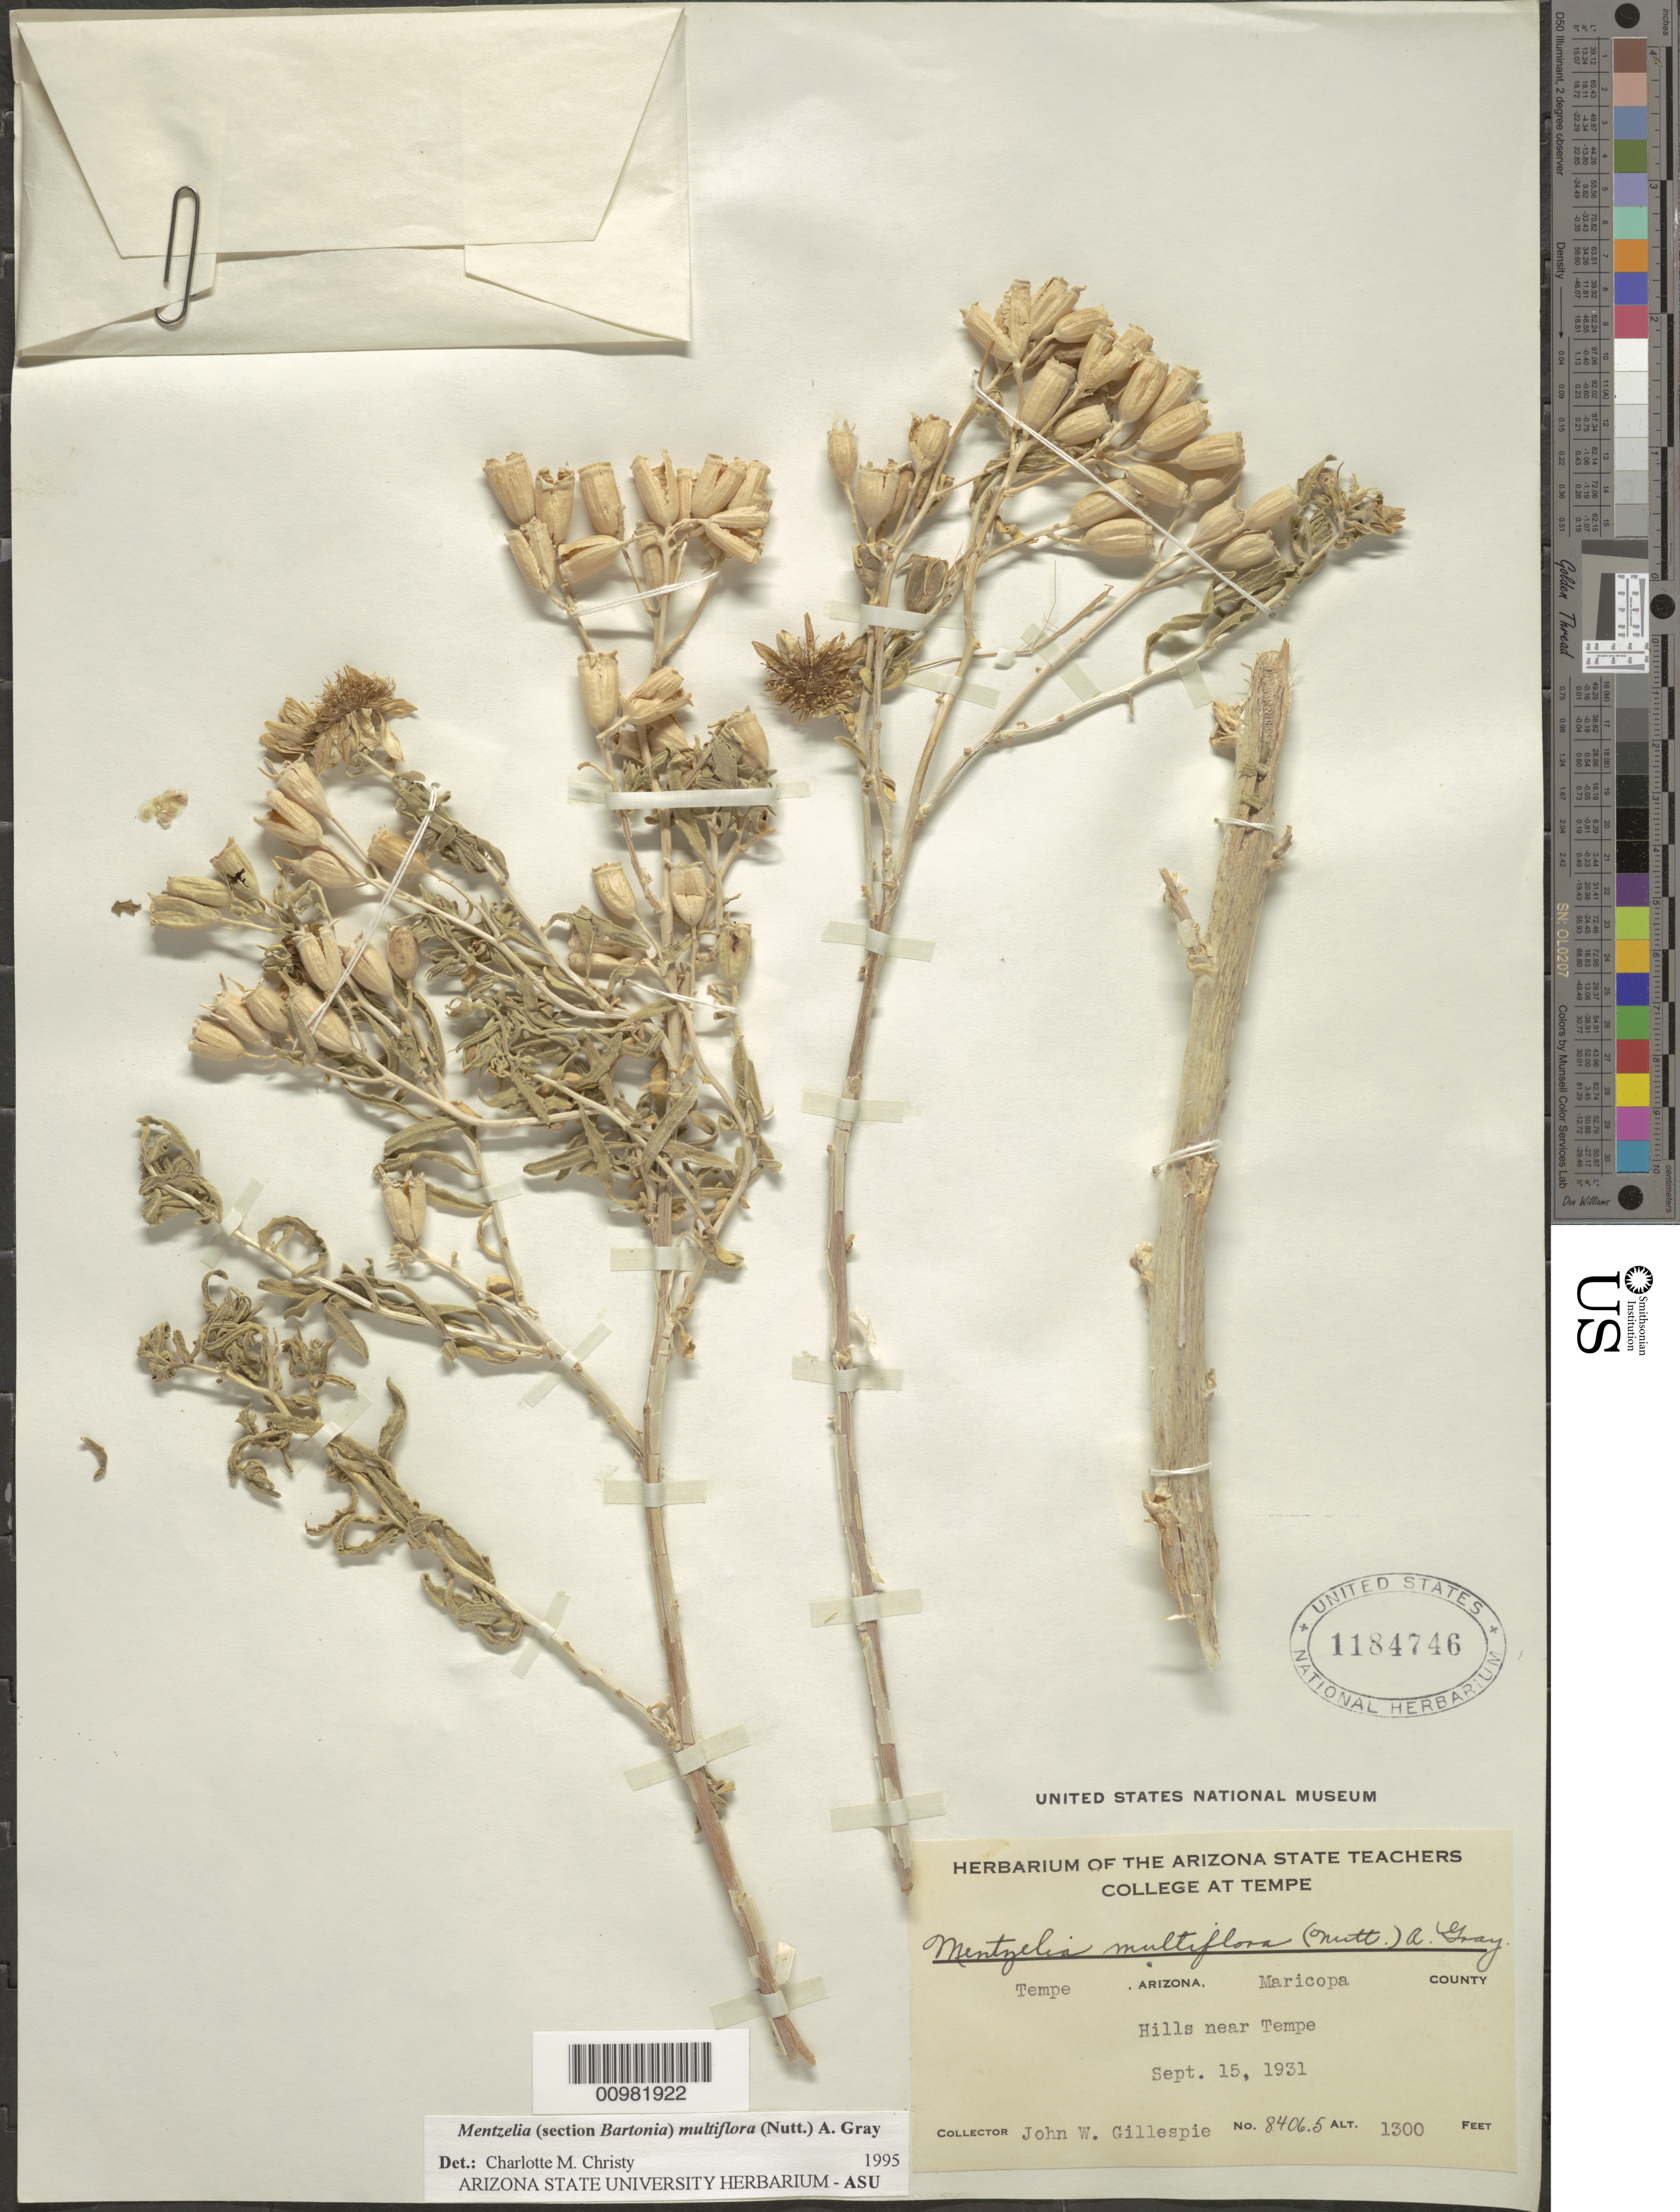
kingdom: Plantae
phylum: Tracheophyta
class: Magnoliopsida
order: Cornales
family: Loasaceae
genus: Mentzelia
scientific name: Mentzelia multiflora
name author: (Nutt.) A. Gray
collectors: J. W. Gillespie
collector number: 8406.5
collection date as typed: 15 Sep 1931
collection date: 1931-09-15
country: United States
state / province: Arizona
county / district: Maricopa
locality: Hills near Tempe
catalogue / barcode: US 1184746